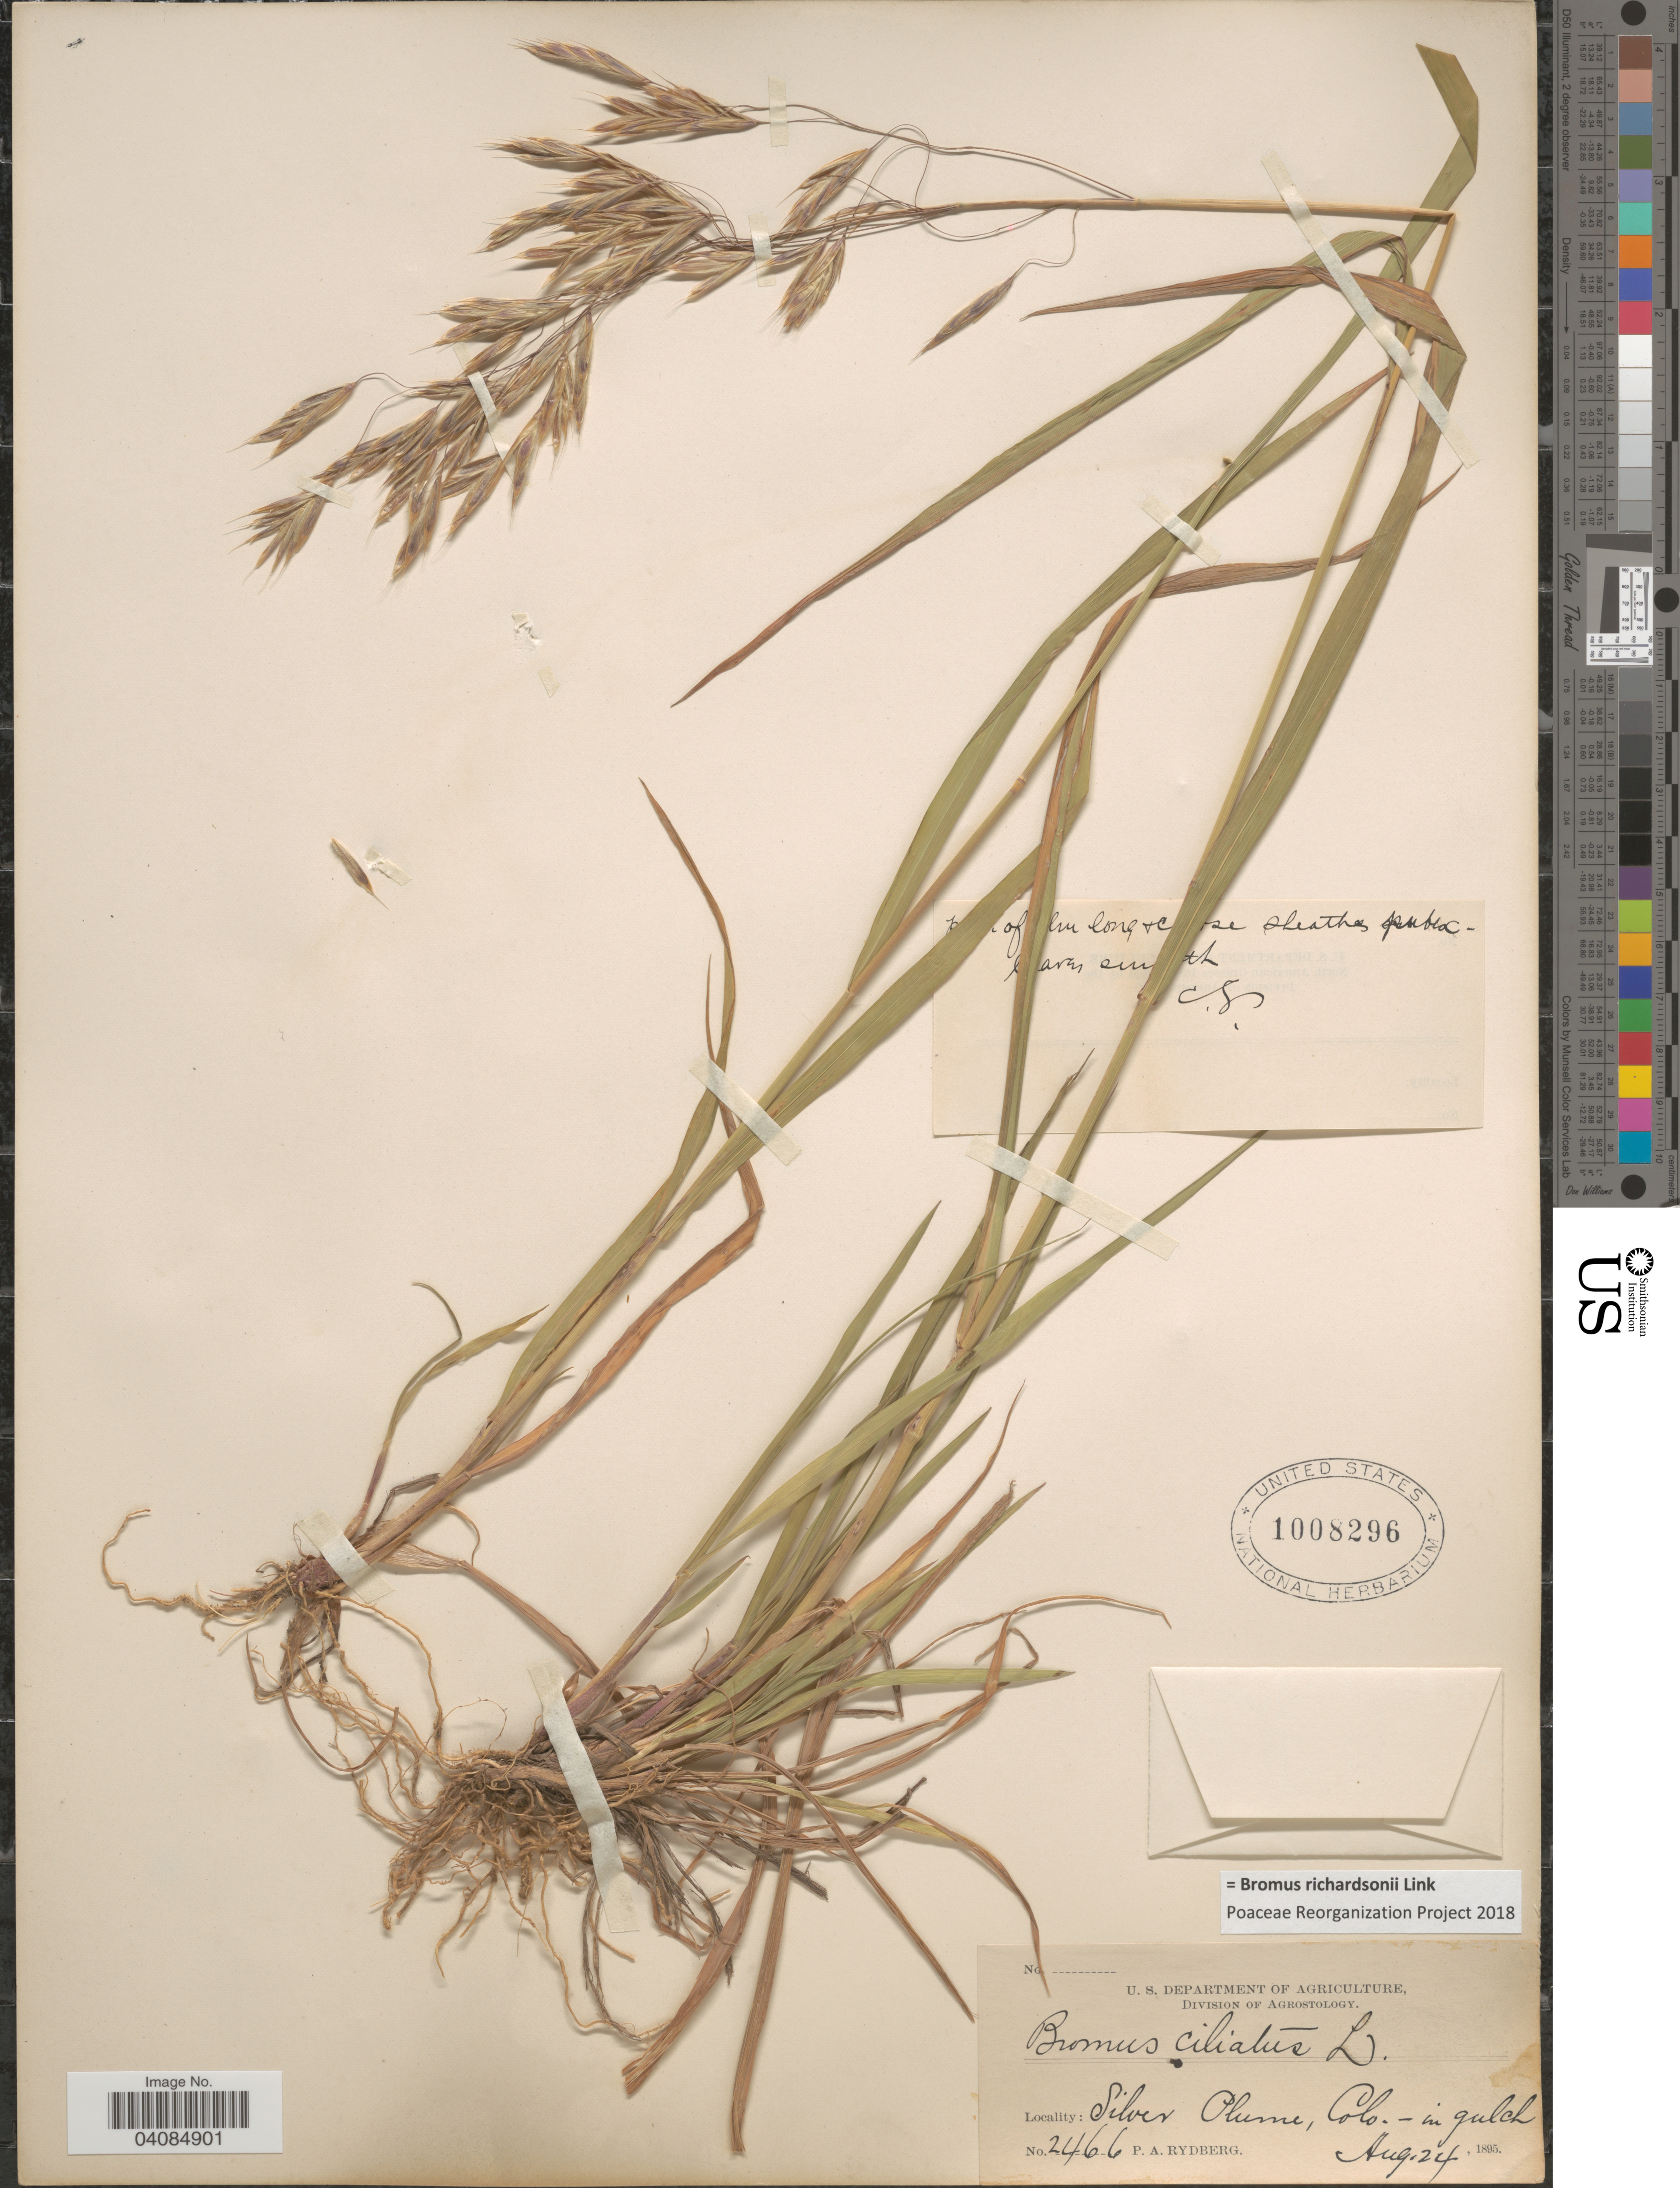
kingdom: Plantae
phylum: Tracheophyta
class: Liliopsida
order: Poales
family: Poaceae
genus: Bromus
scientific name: Bromus racemosus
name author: L.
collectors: P. A. Rydberg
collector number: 2466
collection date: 1895-08-24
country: United States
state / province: Colorado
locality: Silver Plume, in gulch.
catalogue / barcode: US 1008296